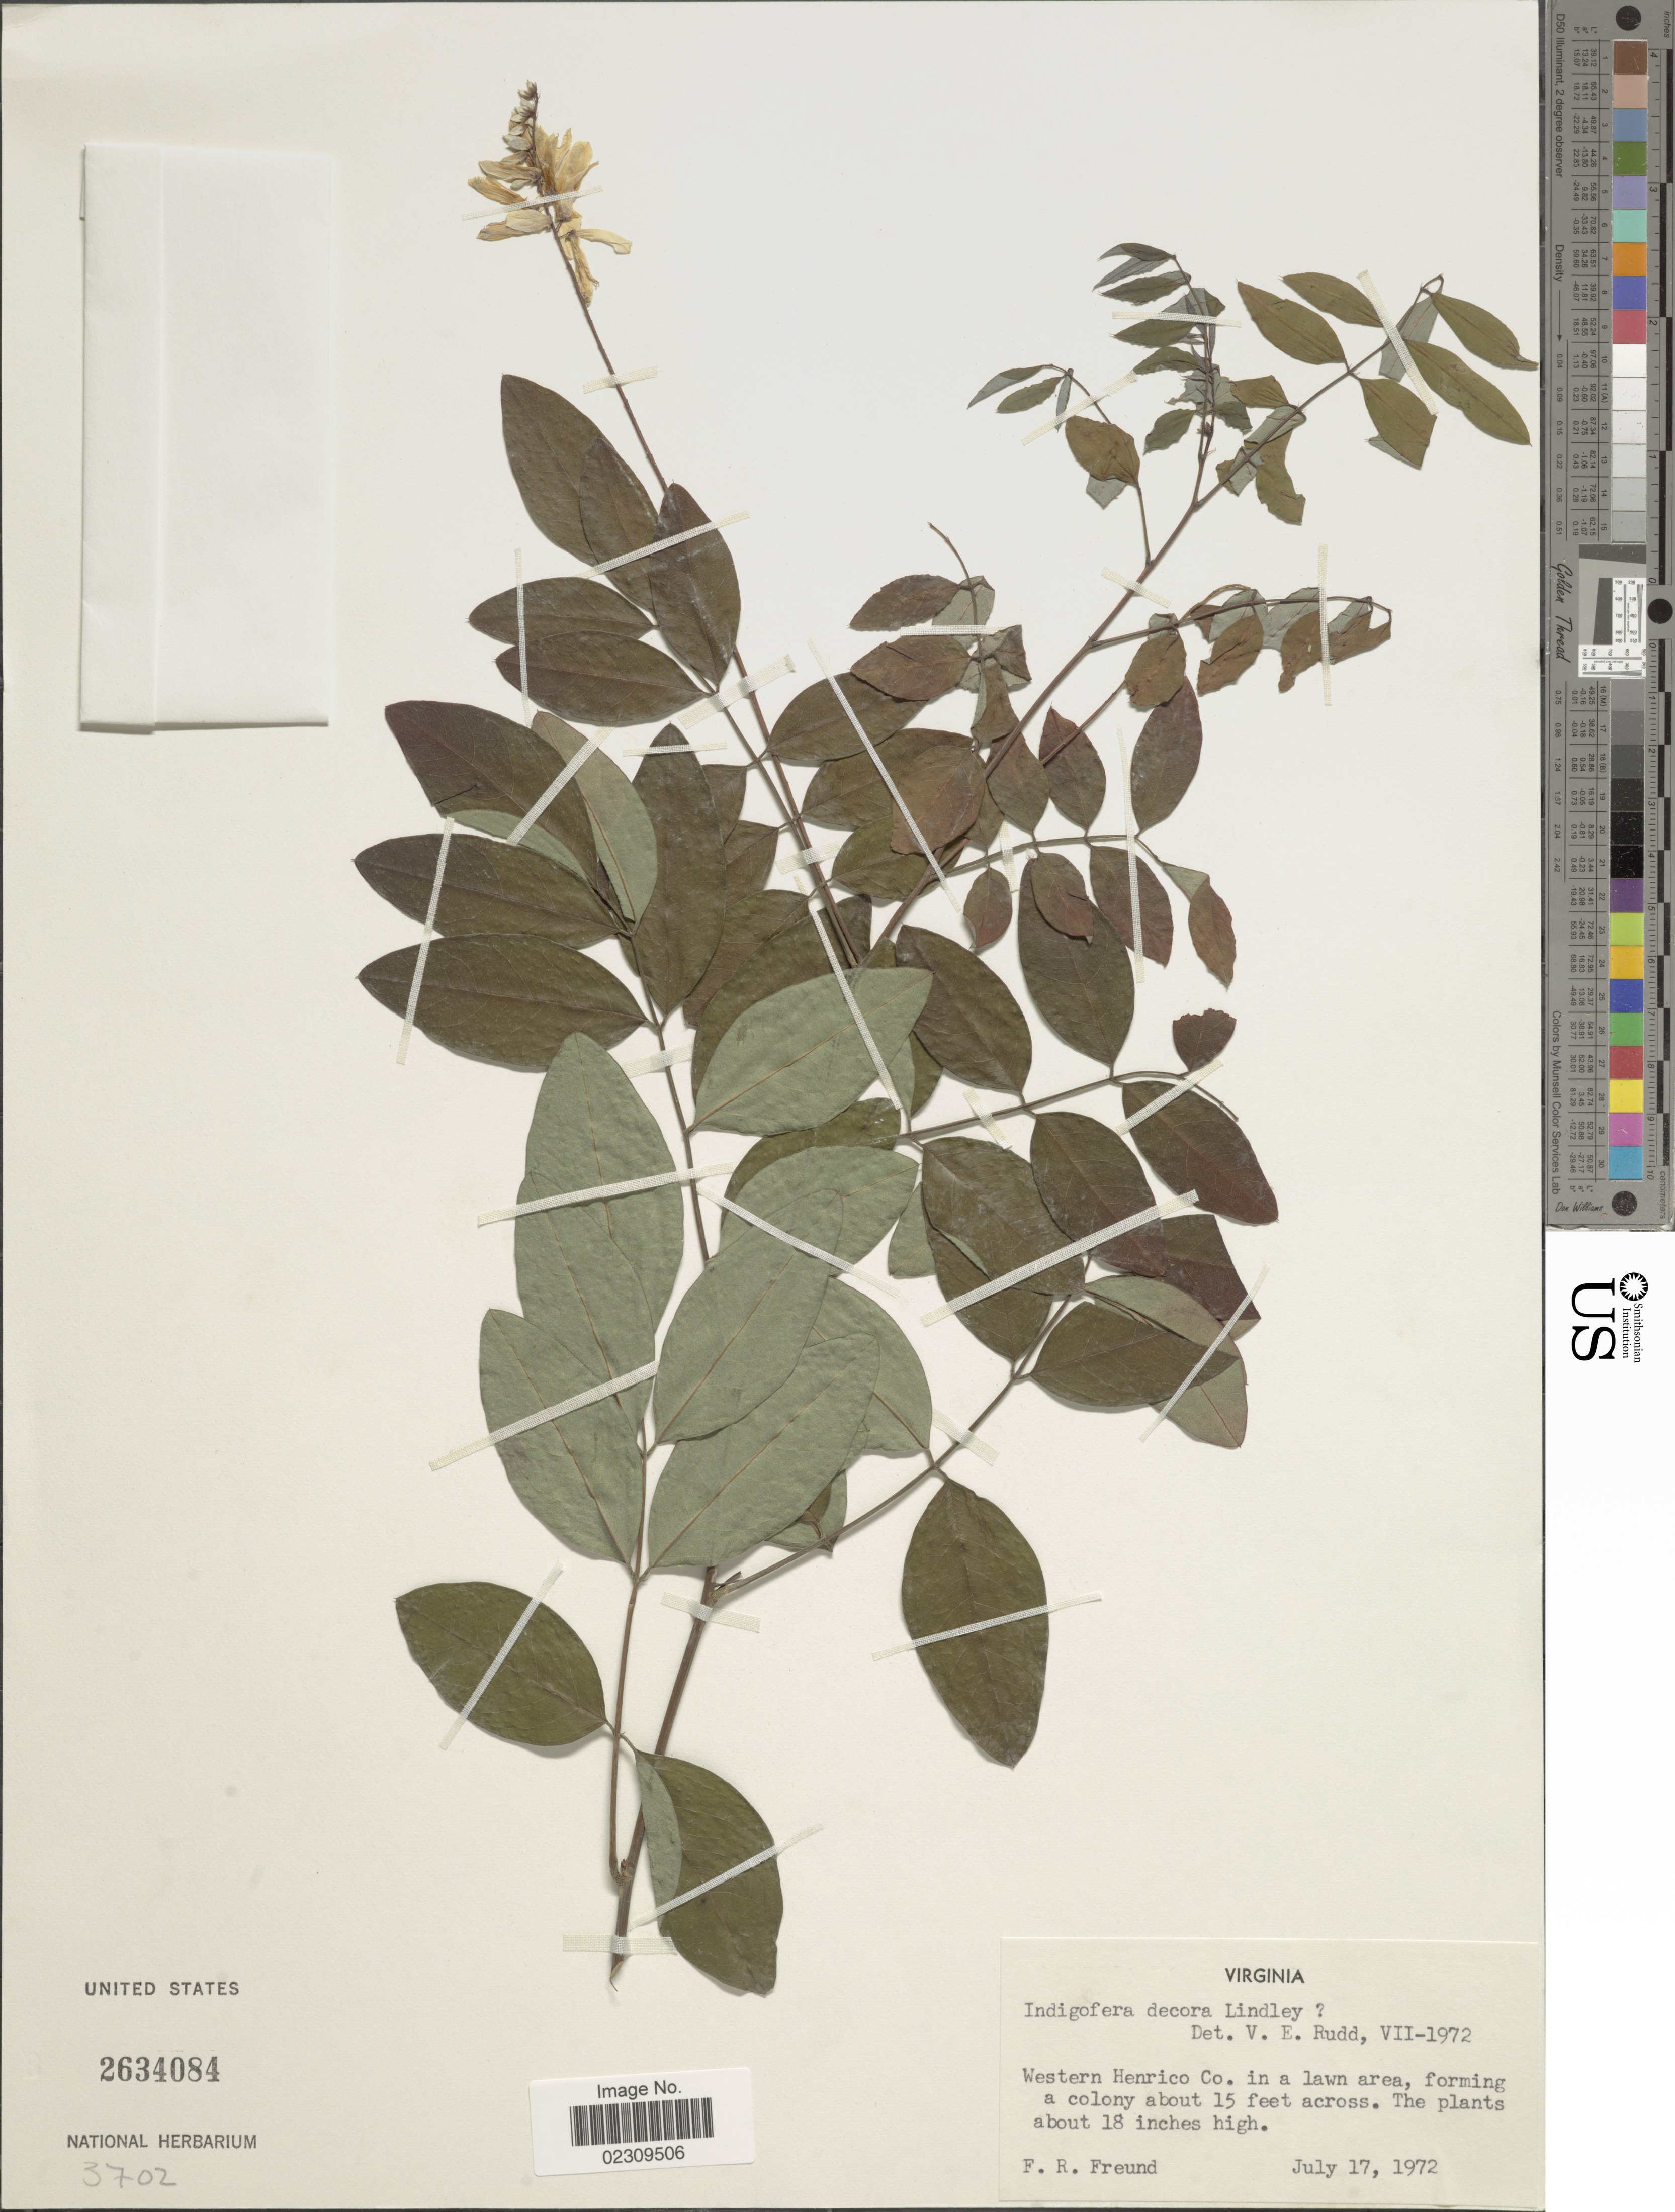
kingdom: Plantae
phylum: Tracheophyta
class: Magnoliopsida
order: Fabales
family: Fabaceae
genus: Indigofera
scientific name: Indigofera decora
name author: Lindl.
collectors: F. Freund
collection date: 1972-07-17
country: United States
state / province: Virginia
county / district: Henrico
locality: Western Henrico Co.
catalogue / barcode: US 2634084